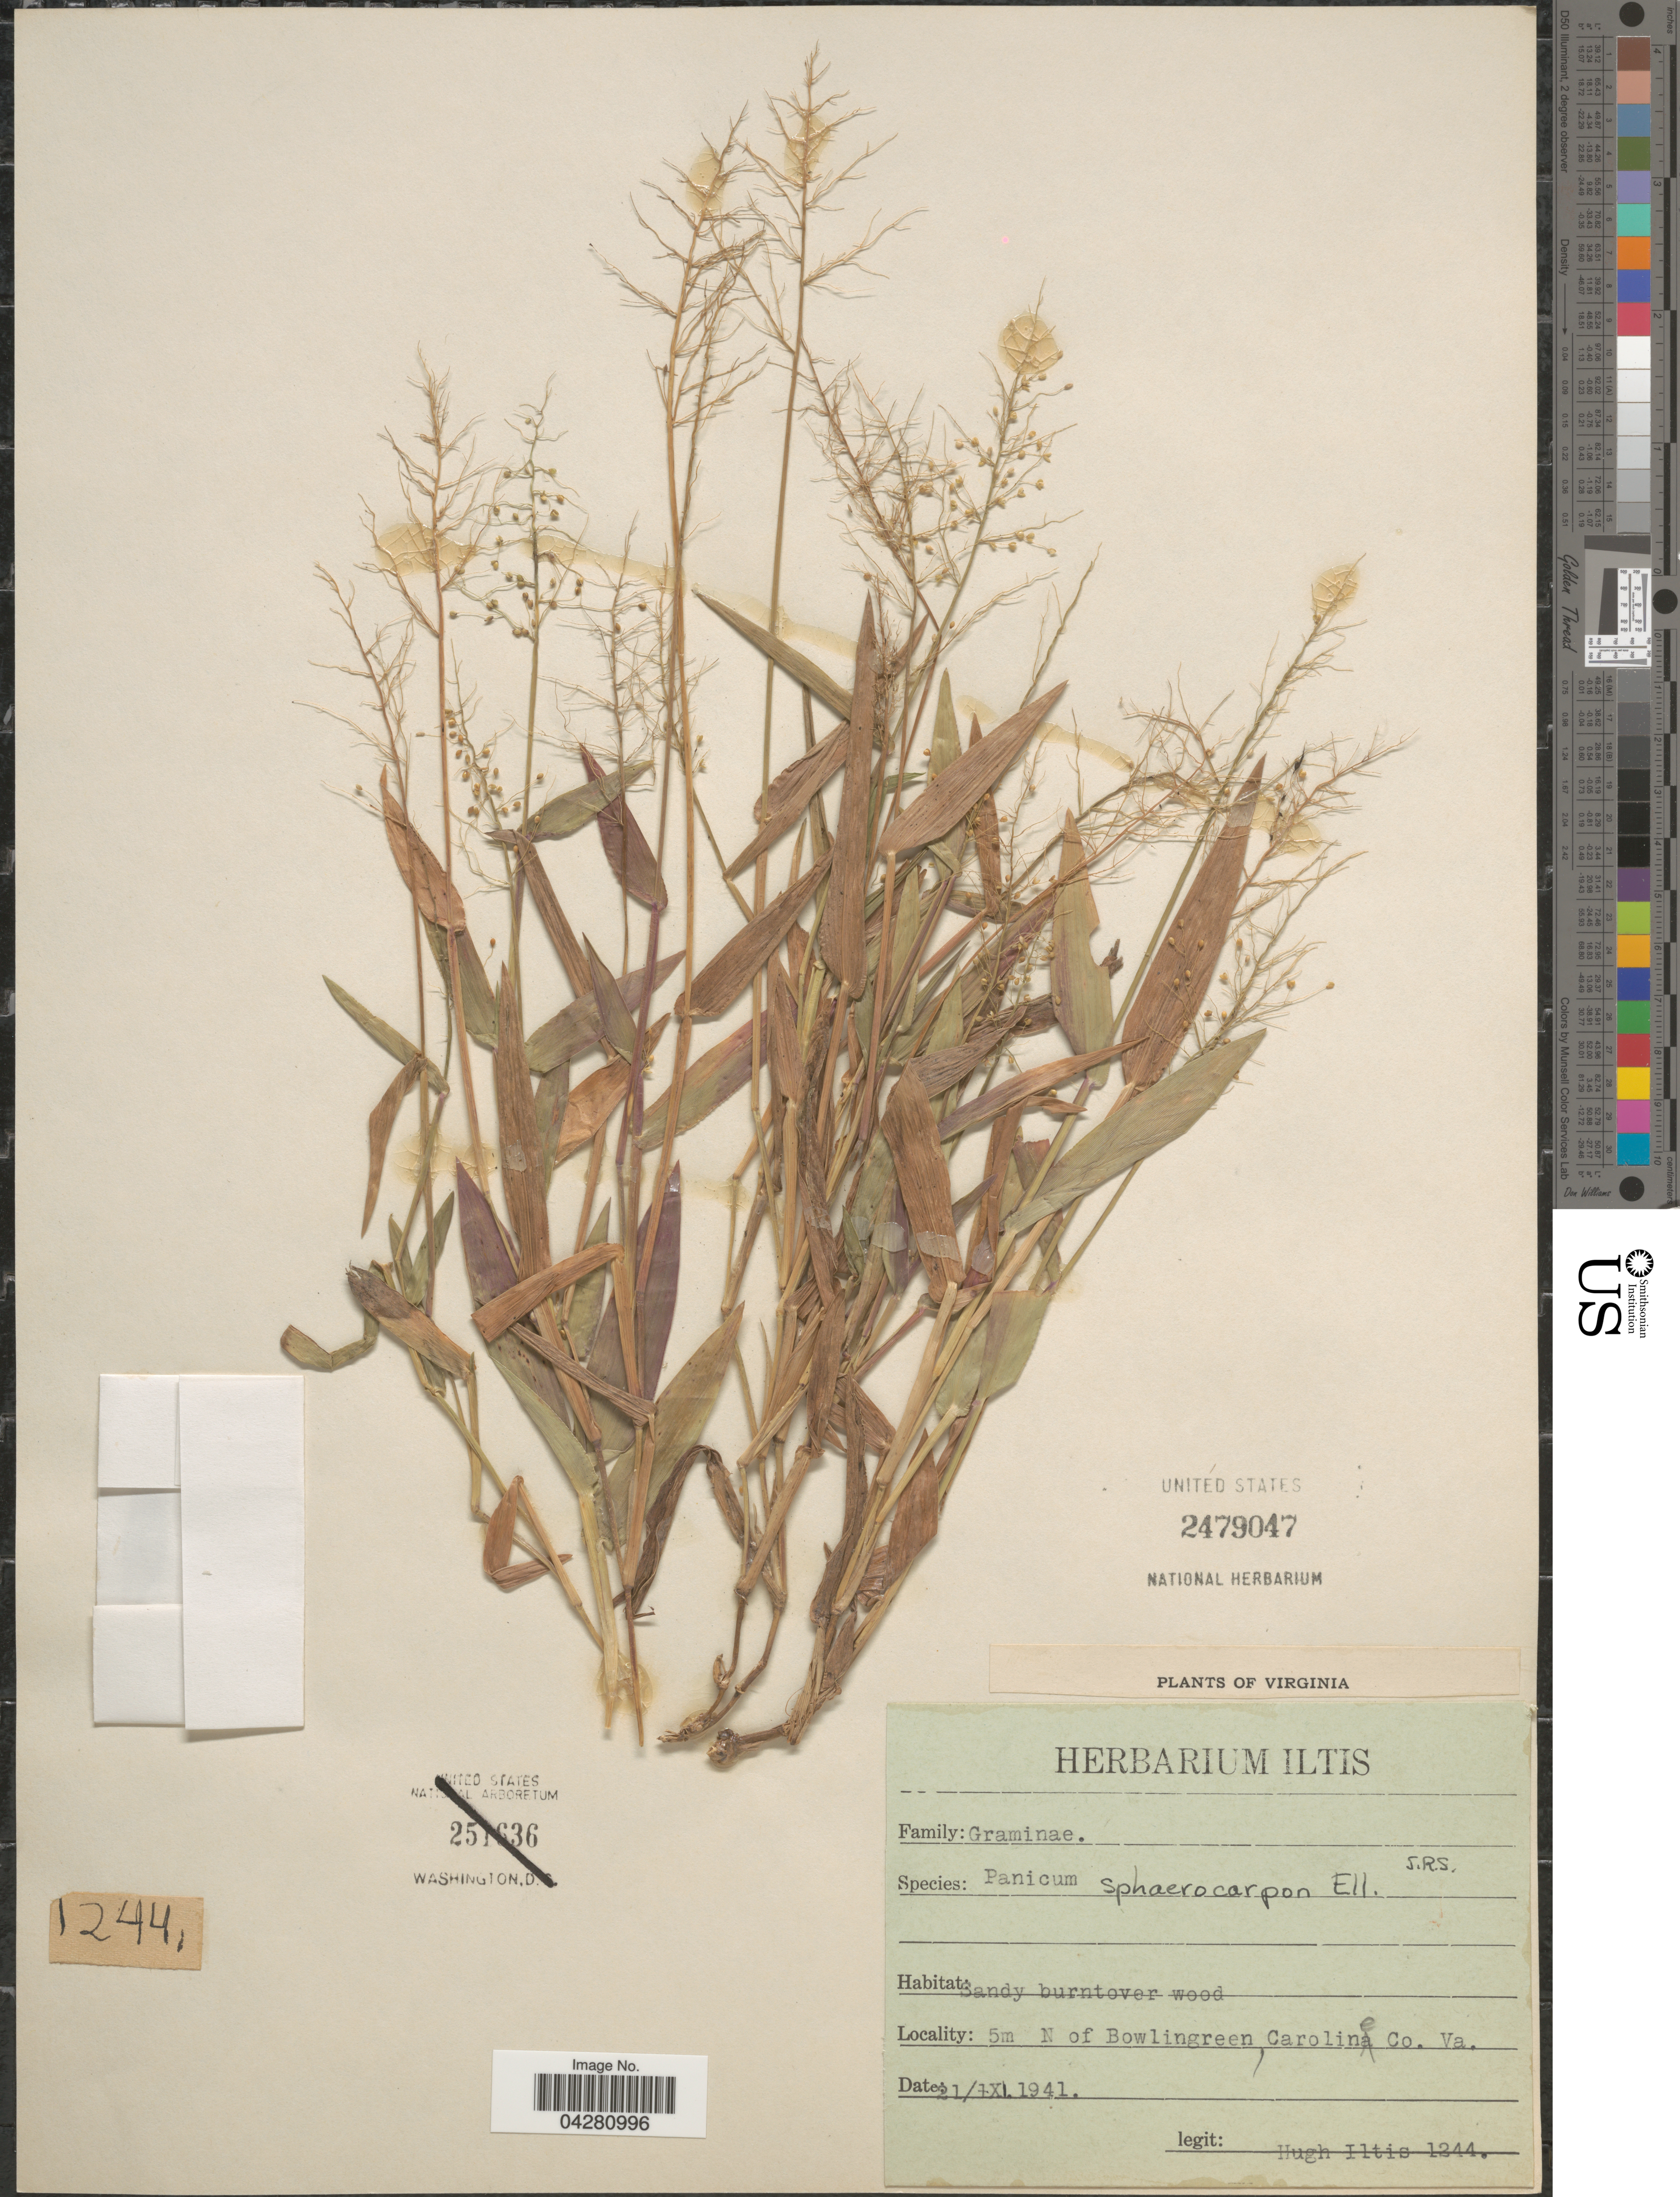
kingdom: Plantae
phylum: Tracheophyta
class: Liliopsida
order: Poales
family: Poaceae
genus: Dichanthelium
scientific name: Dichanthelium dichotomum var. dichotomum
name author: (L.) Gould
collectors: H. H. Iltis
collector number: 1244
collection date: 1941-11-21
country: United States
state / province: Virginia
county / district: Caroline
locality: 5m N of Bowlingreen, Caroline Co.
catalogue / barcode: US 2479047